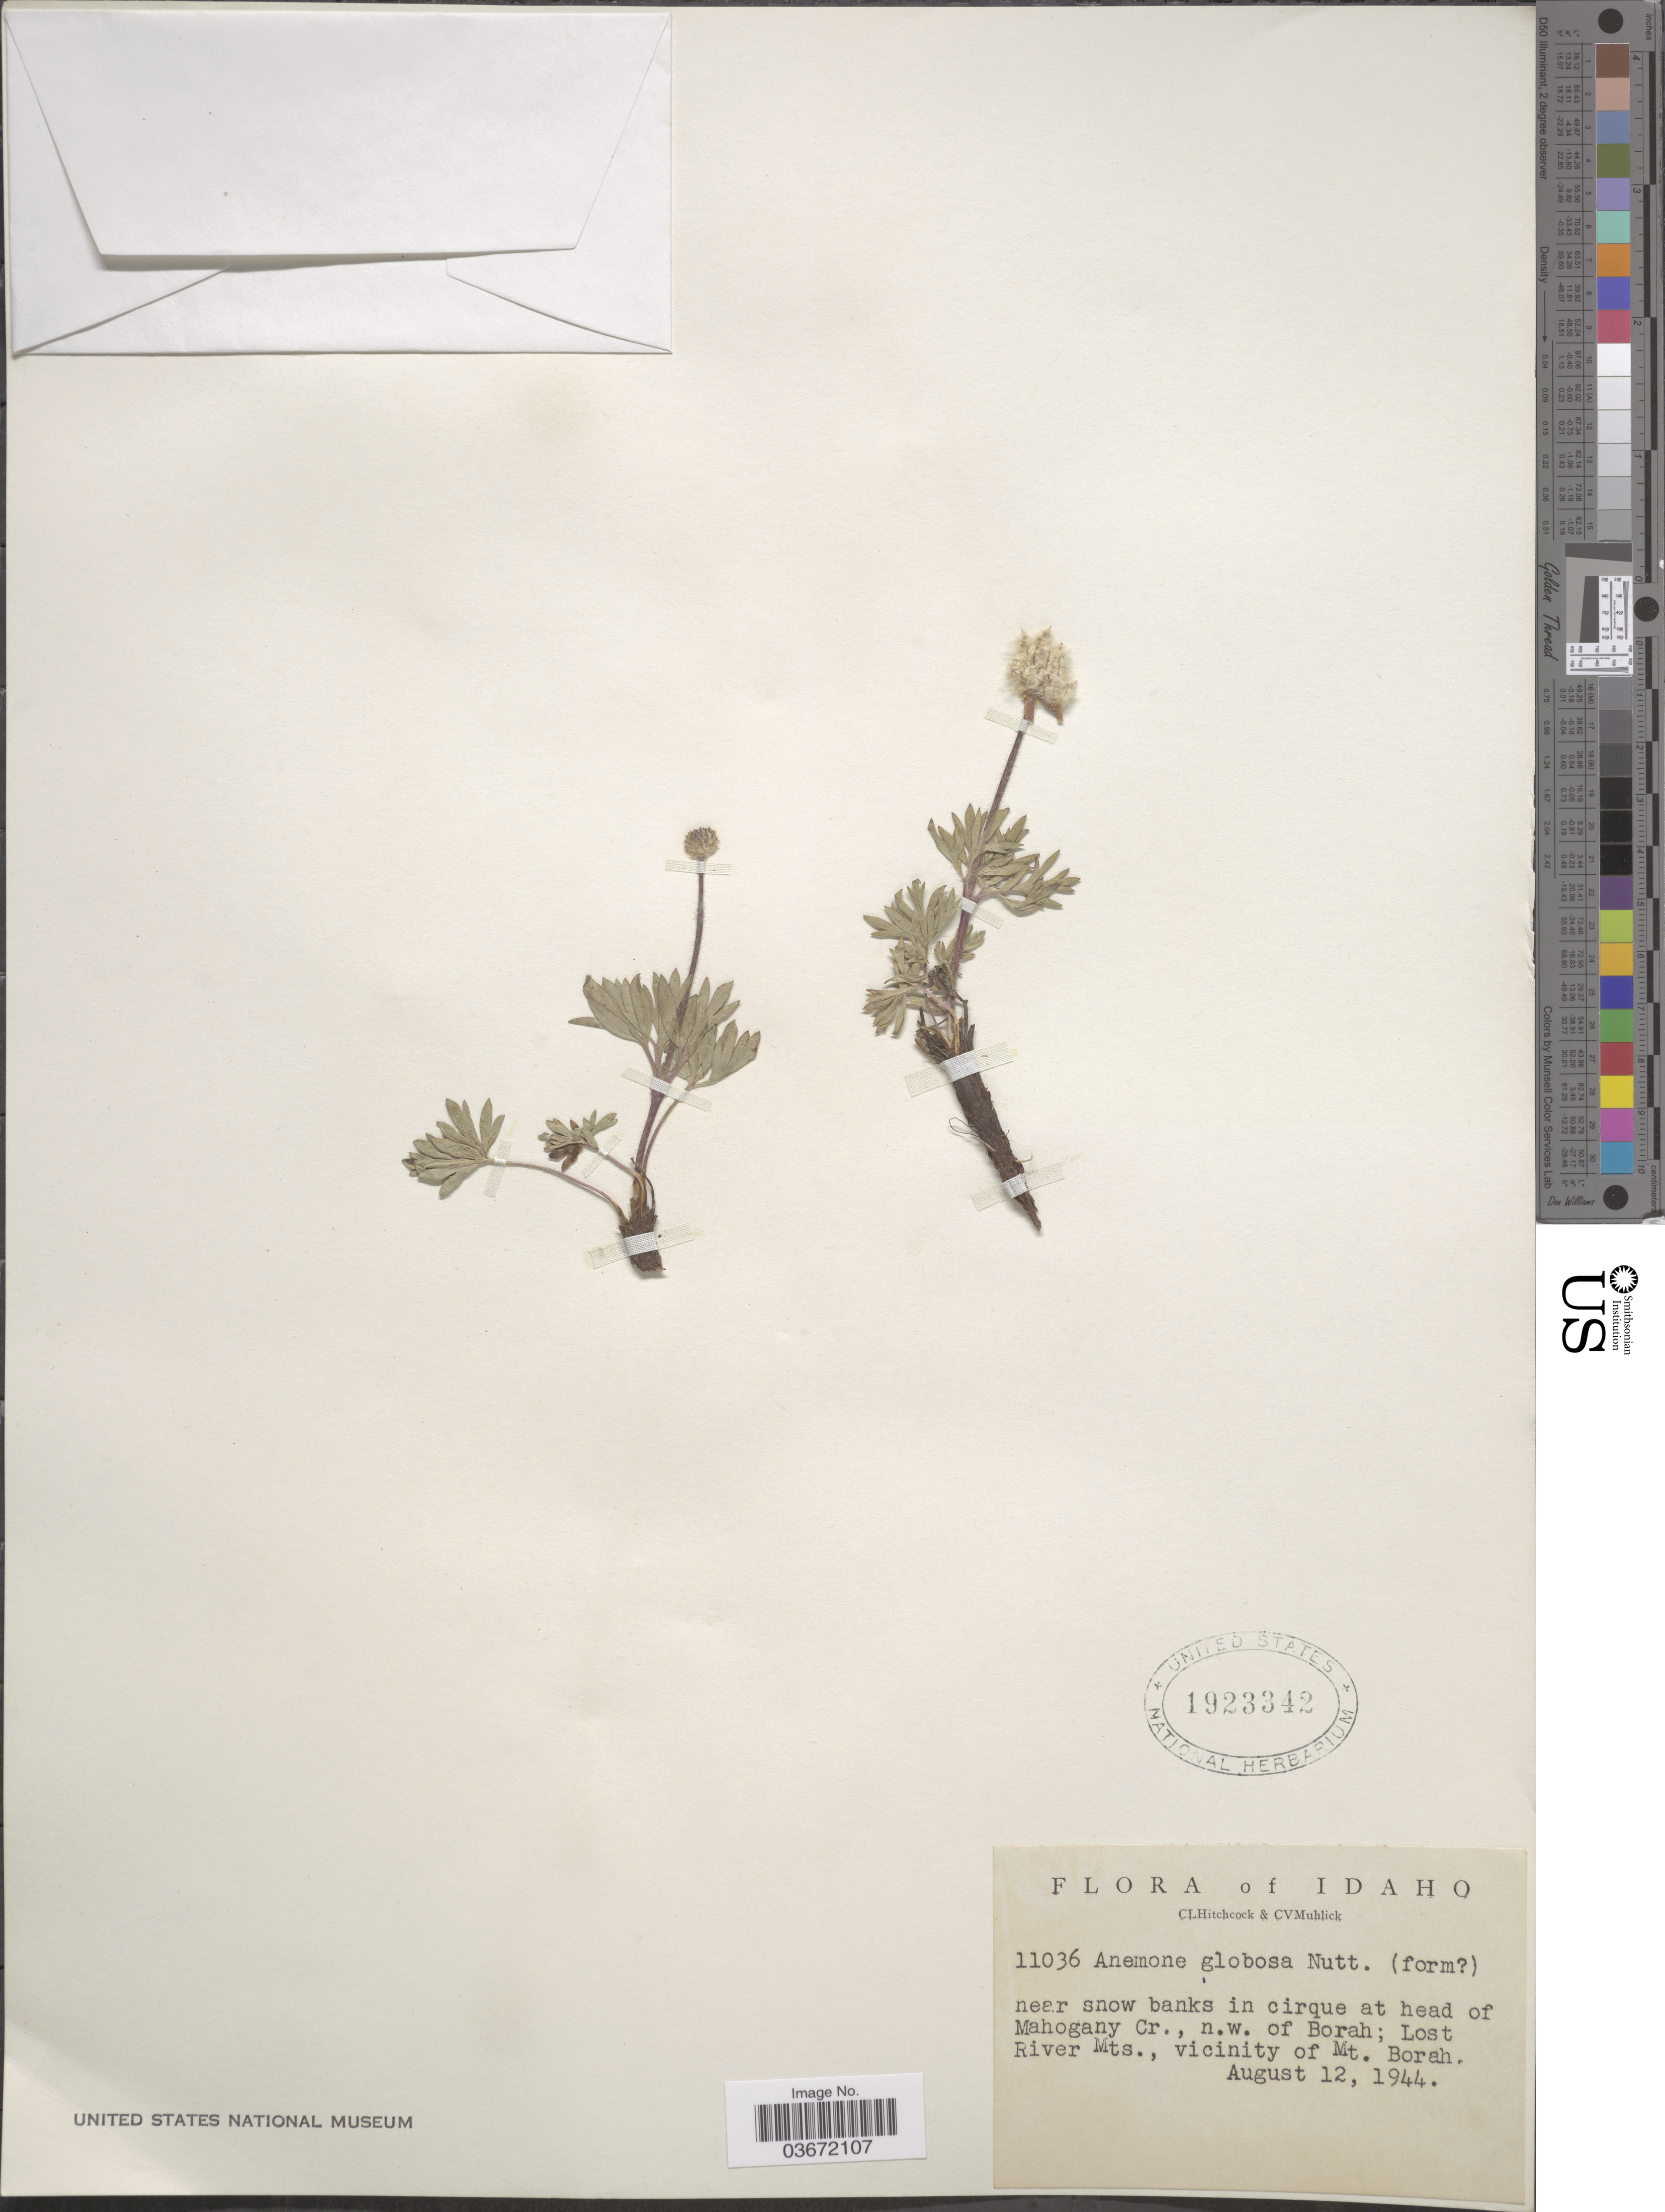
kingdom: Plantae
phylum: Tracheophyta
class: Magnoliopsida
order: Ranunculales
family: Ranunculaceae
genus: Anemone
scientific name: Anemone multifida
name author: Poir.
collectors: C. L. Hitchcock & C. V. Muhlick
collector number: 11036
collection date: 1944-08-12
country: United States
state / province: Idaho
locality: Near snow banks in cirque at head of Mahogany Cr., n.w. of Borah; Lost River Mts., vicinity of Mt. Borah.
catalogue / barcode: US 1923342